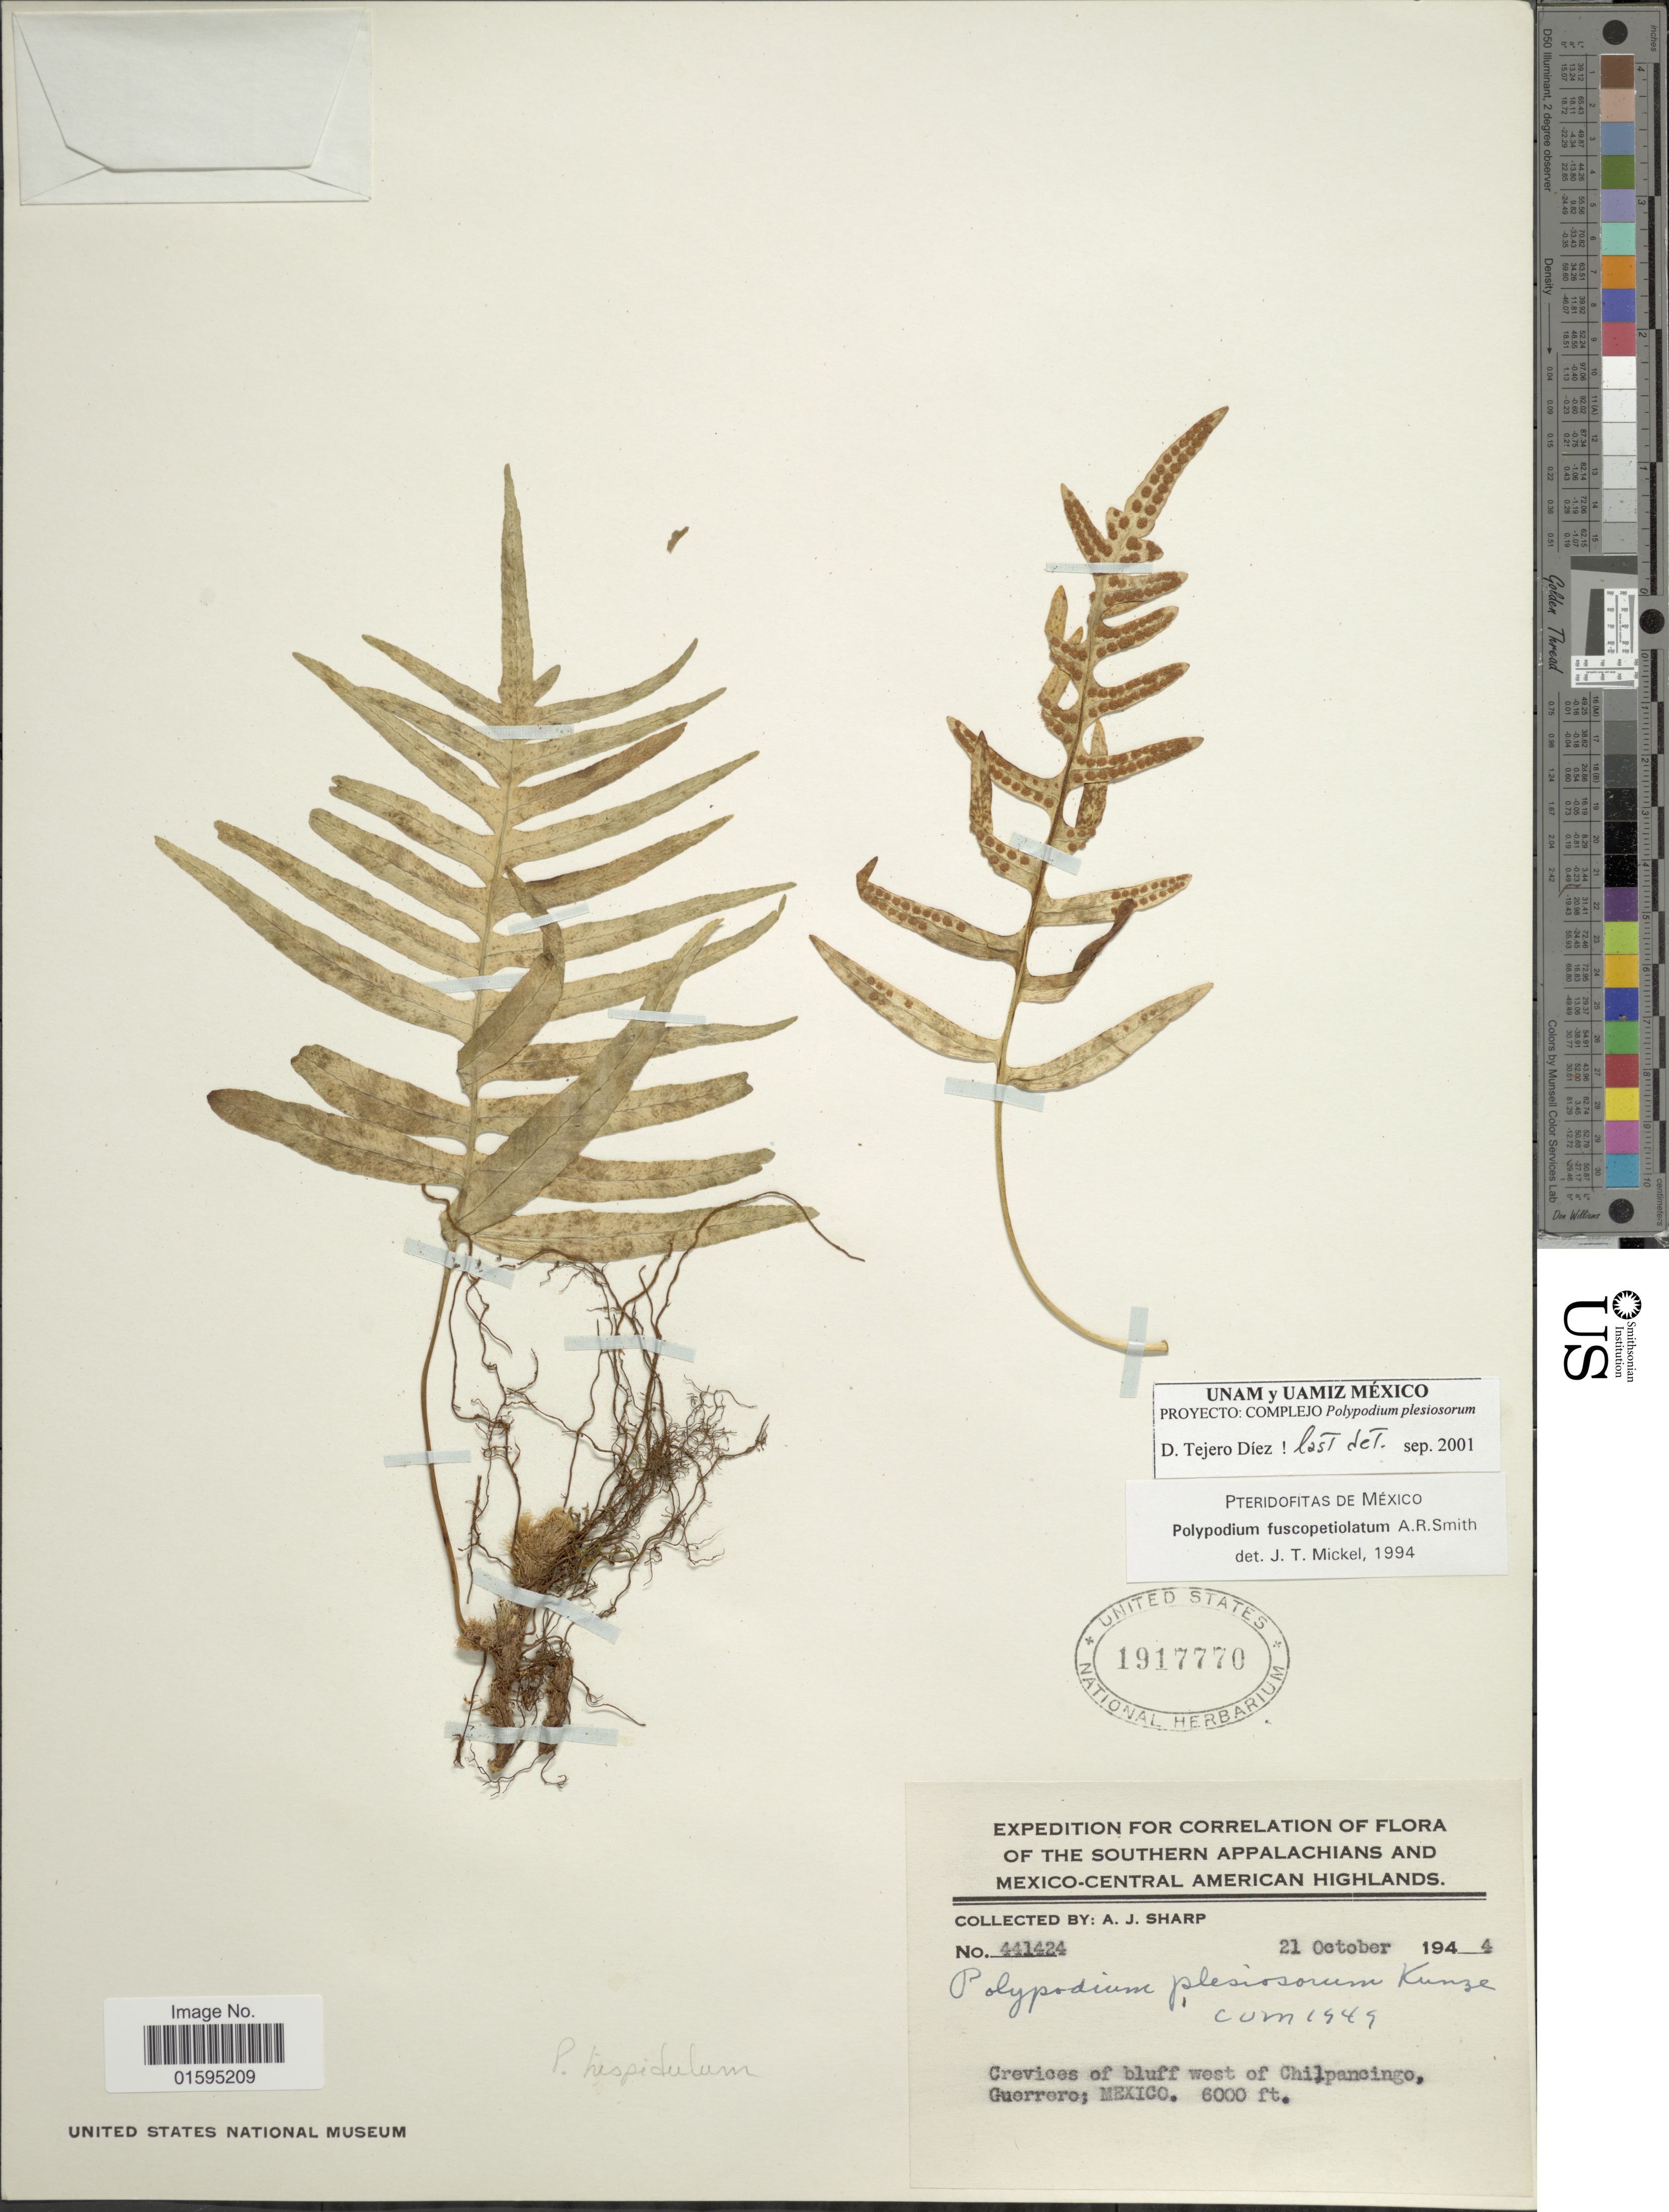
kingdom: Plantae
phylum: Tracheophyta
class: Polypodiopsida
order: Polypodiales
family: Polypodiaceae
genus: Polypodium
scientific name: Polypodium fuscopetiolatum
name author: A.R. Sm.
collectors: A. J. Sharp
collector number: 441424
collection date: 1944-10-21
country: Mexico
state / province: Guerrero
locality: Southern Appalachians and Mexico-Central American Highlands, Crevices of bluff west of Chilpancingo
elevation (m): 1829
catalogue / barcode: US 1917770